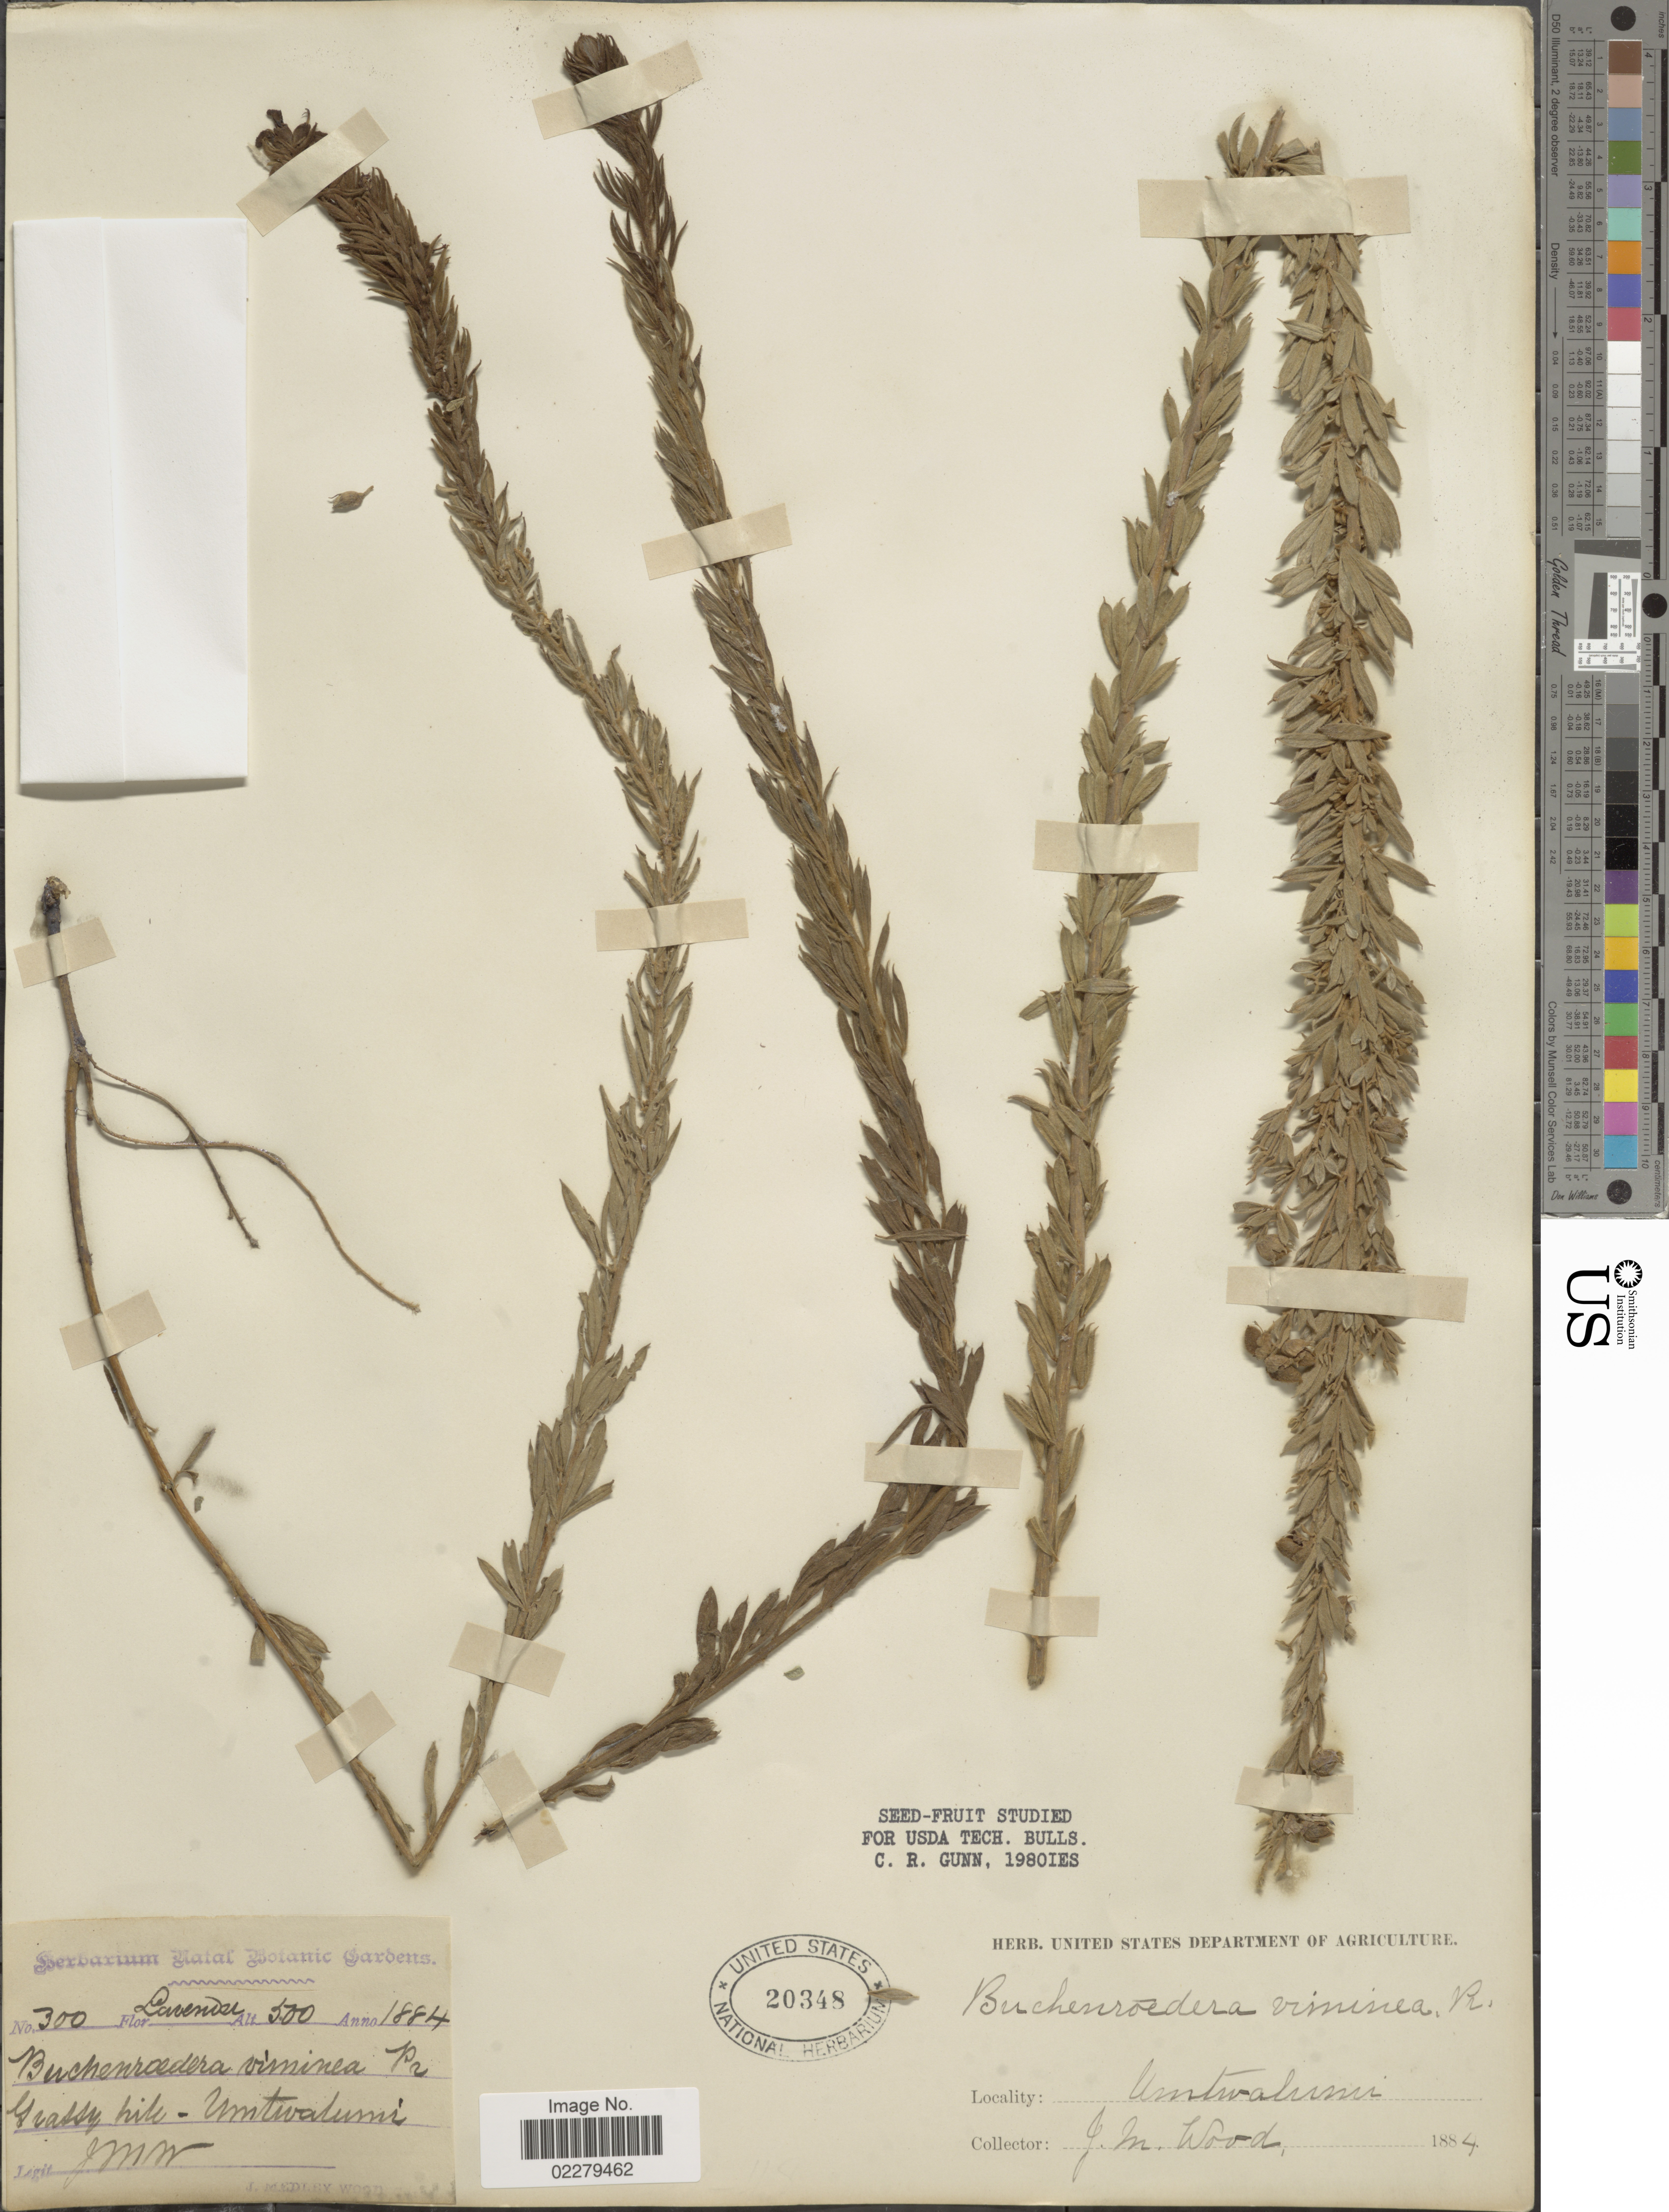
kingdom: Plantae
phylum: Tracheophyta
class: Magnoliopsida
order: Fabales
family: Fabaceae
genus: Lotononis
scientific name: Lotononis viminea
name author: (E. Mey.) B.-E. van Wyk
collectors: J. Medley Wood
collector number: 300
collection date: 1884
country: South Africa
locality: Grassy Hill, Umtwalumi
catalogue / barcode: US 20348